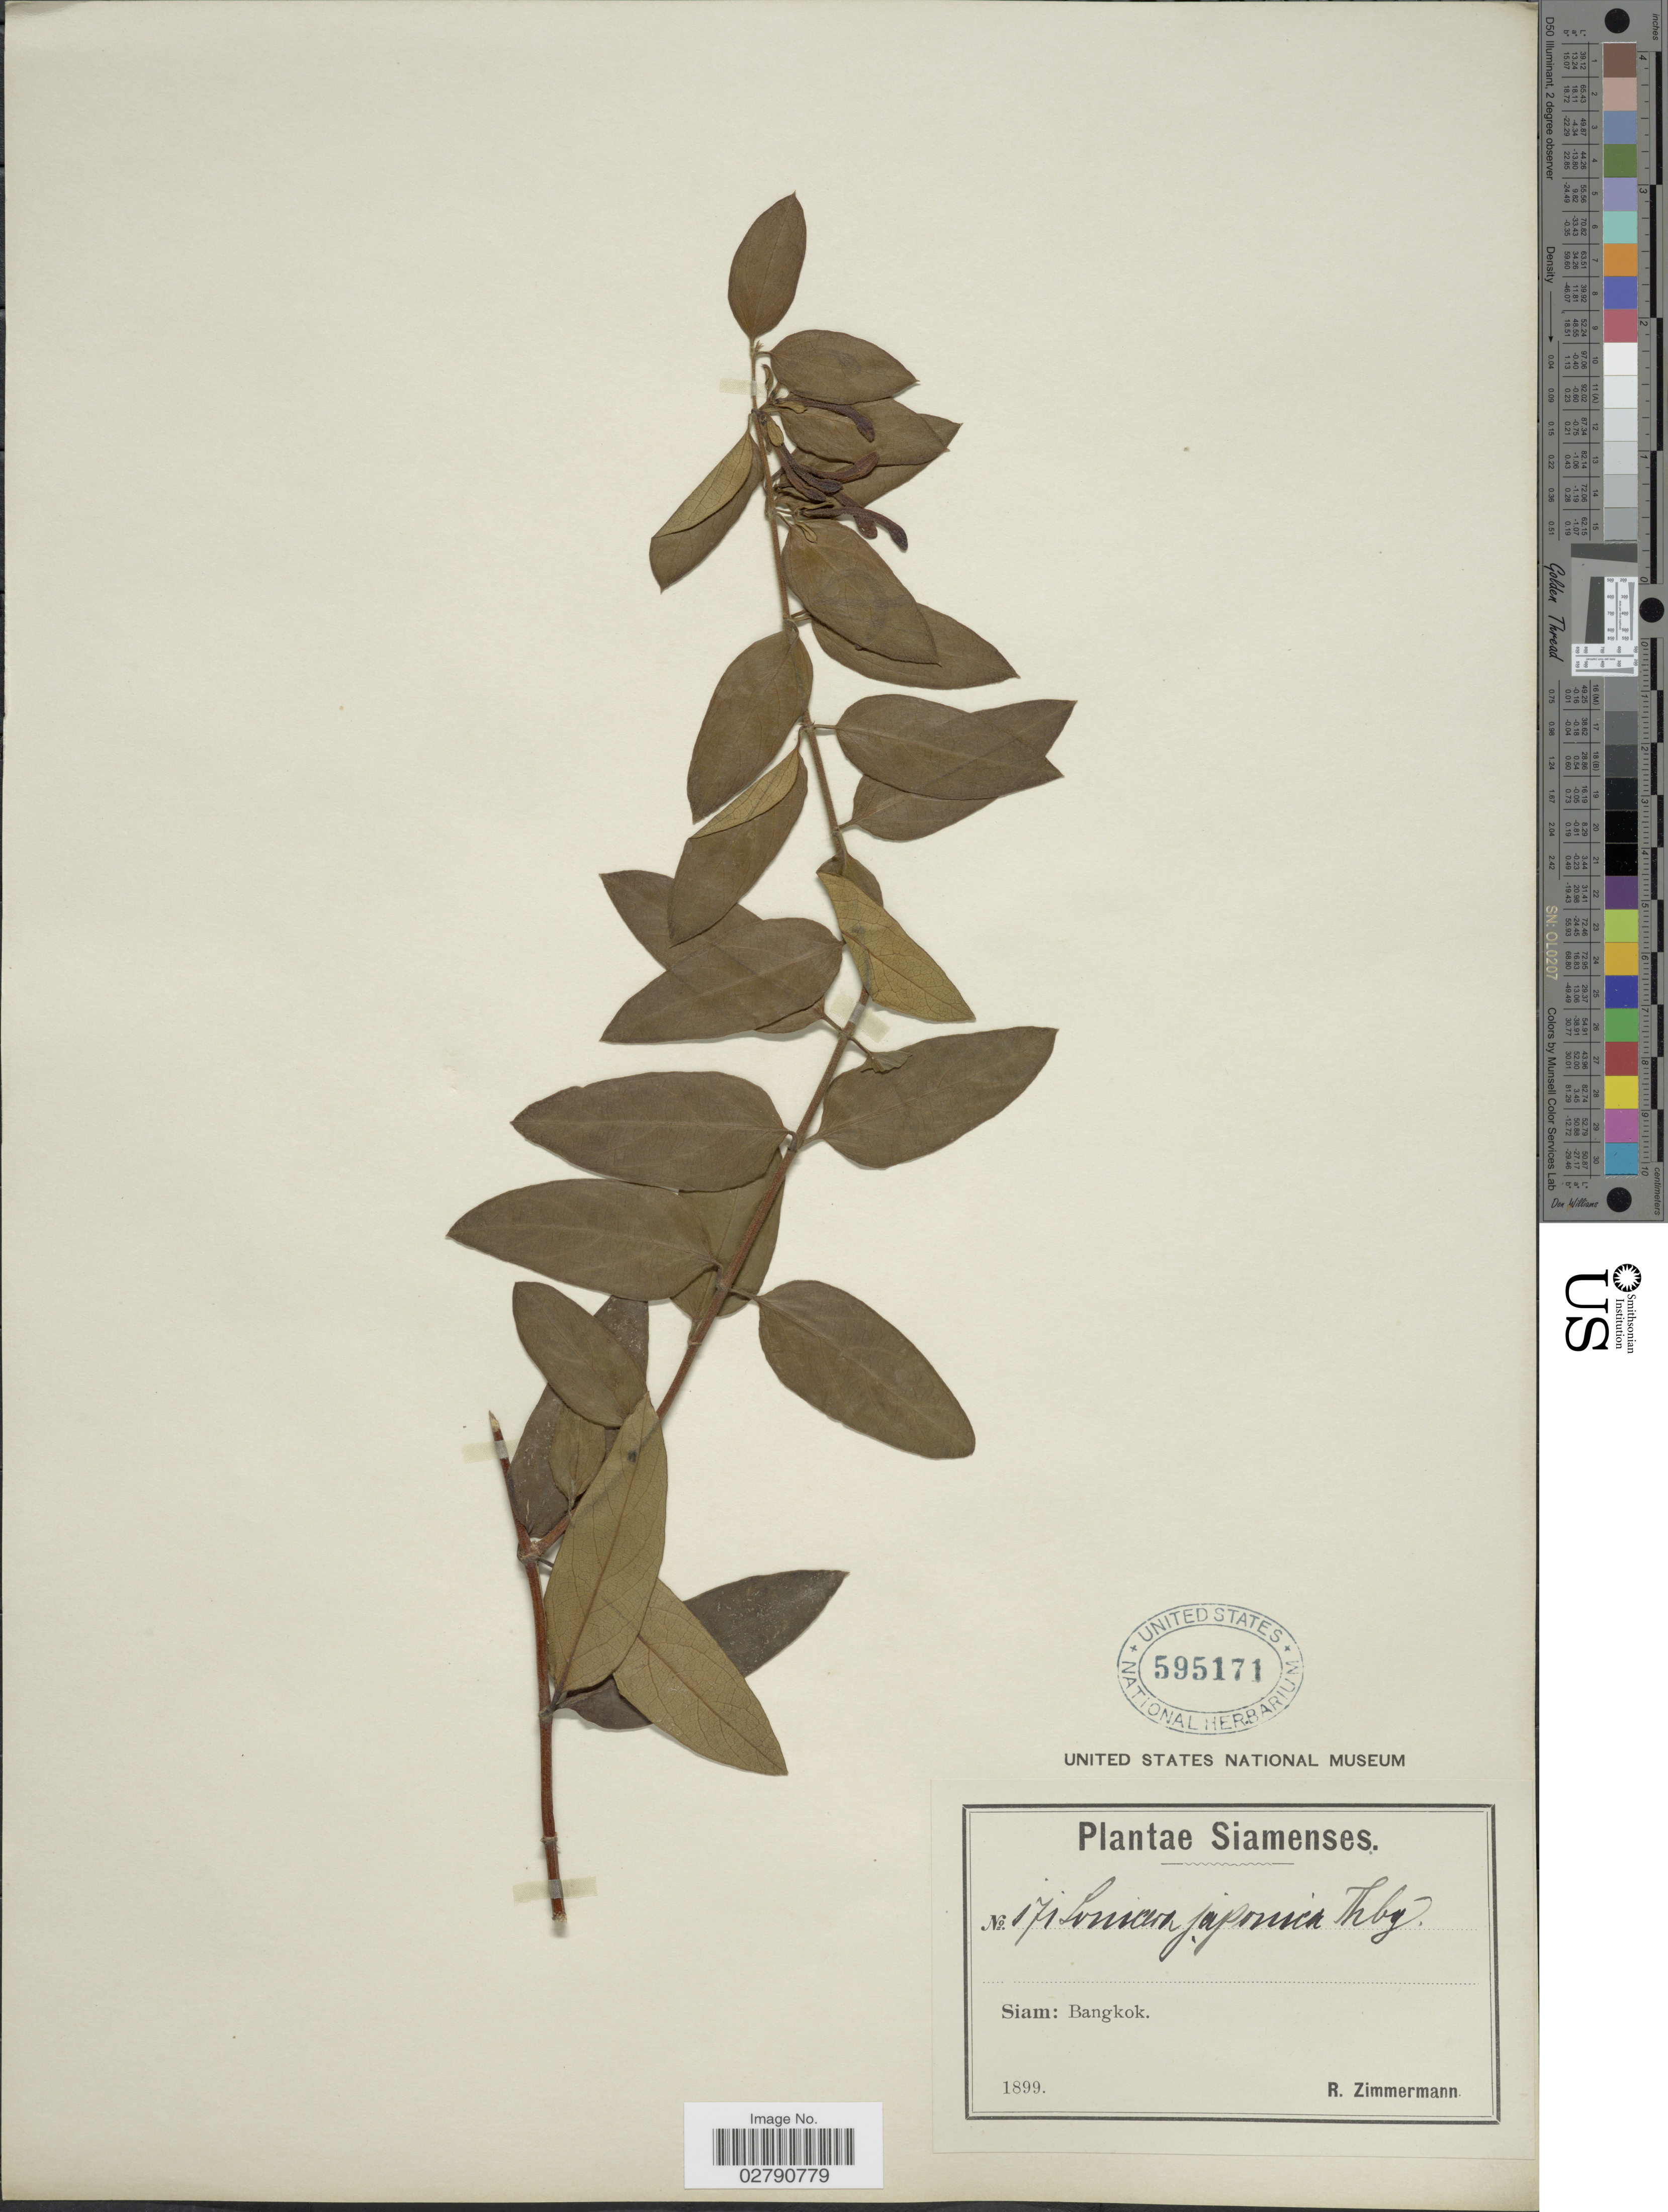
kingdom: Plantae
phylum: Tracheophyta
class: Magnoliopsida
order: Dipsacales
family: Caprifoliaceae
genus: Lonicera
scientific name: Lonicera japonica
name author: Thunb.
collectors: R. Zimmermann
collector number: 171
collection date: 1899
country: Thailand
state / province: Bangkok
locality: Siam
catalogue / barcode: US 595171